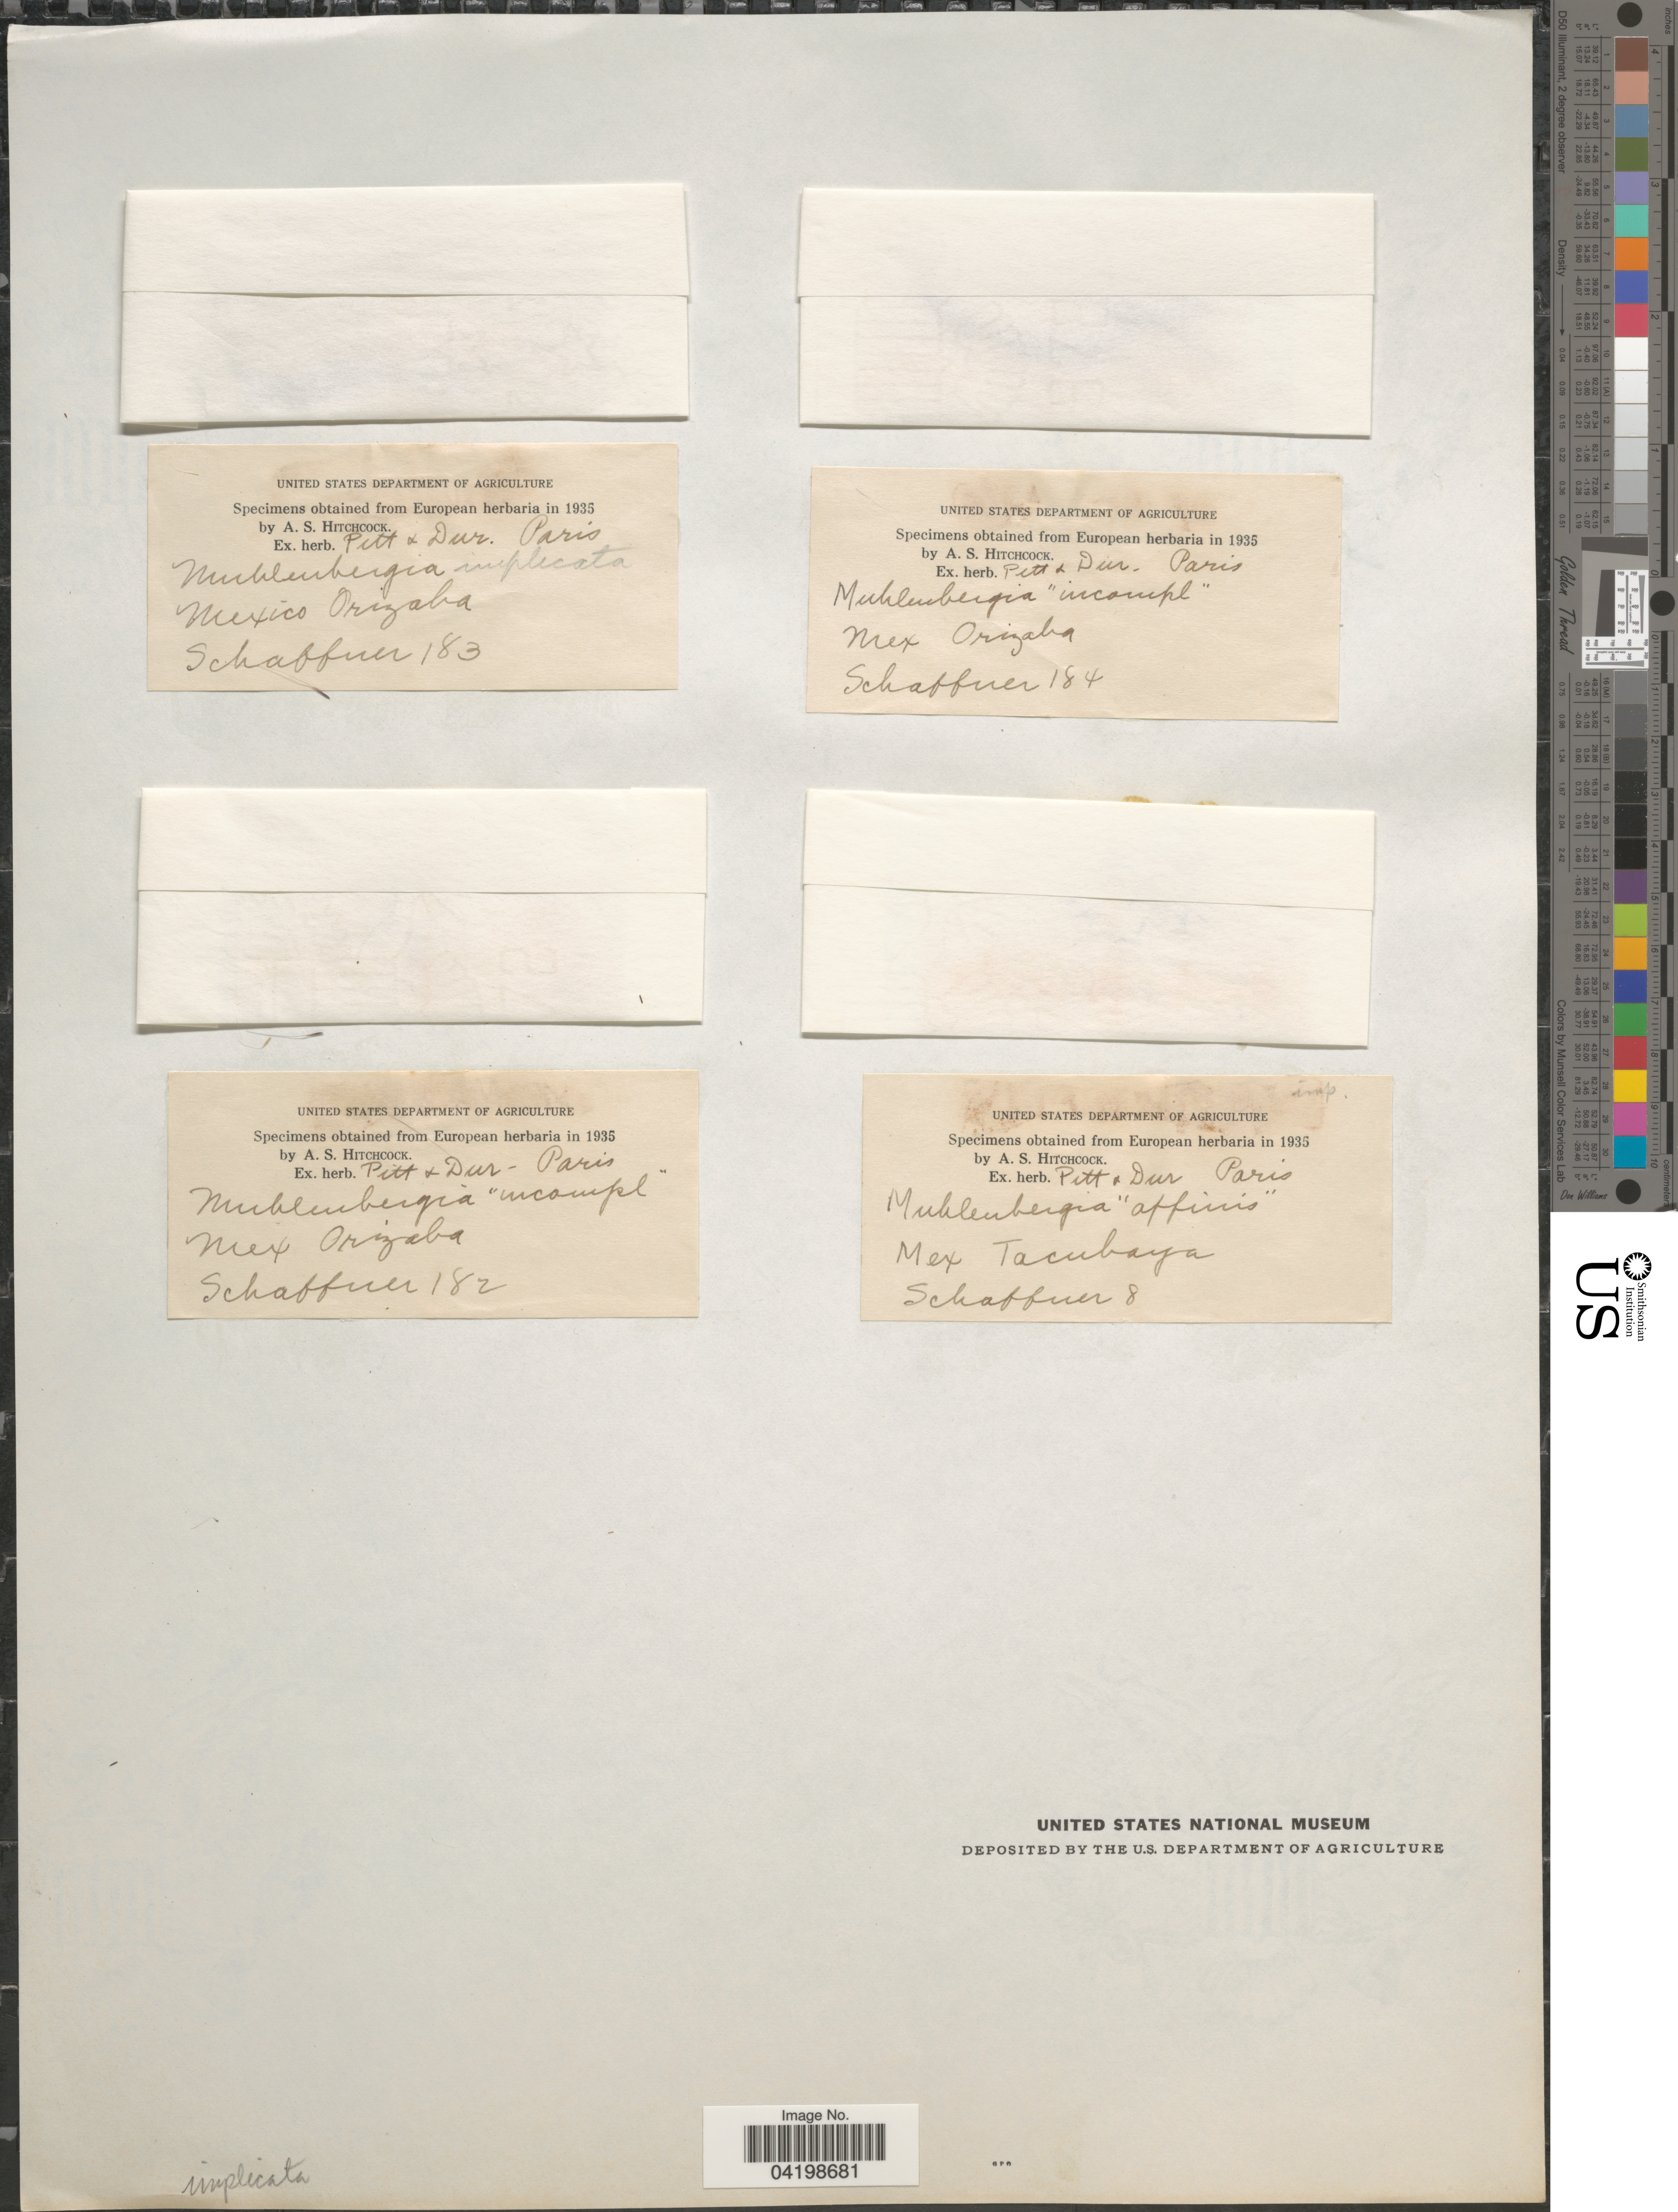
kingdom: Plantae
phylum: Tracheophyta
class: Liliopsida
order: Poales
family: Poaceae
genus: Muhlenbergia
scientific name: Muhlenbergia implicata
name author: (Kunth) Trin.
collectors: -. Schaffner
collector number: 183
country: Mexico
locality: Orizaba.